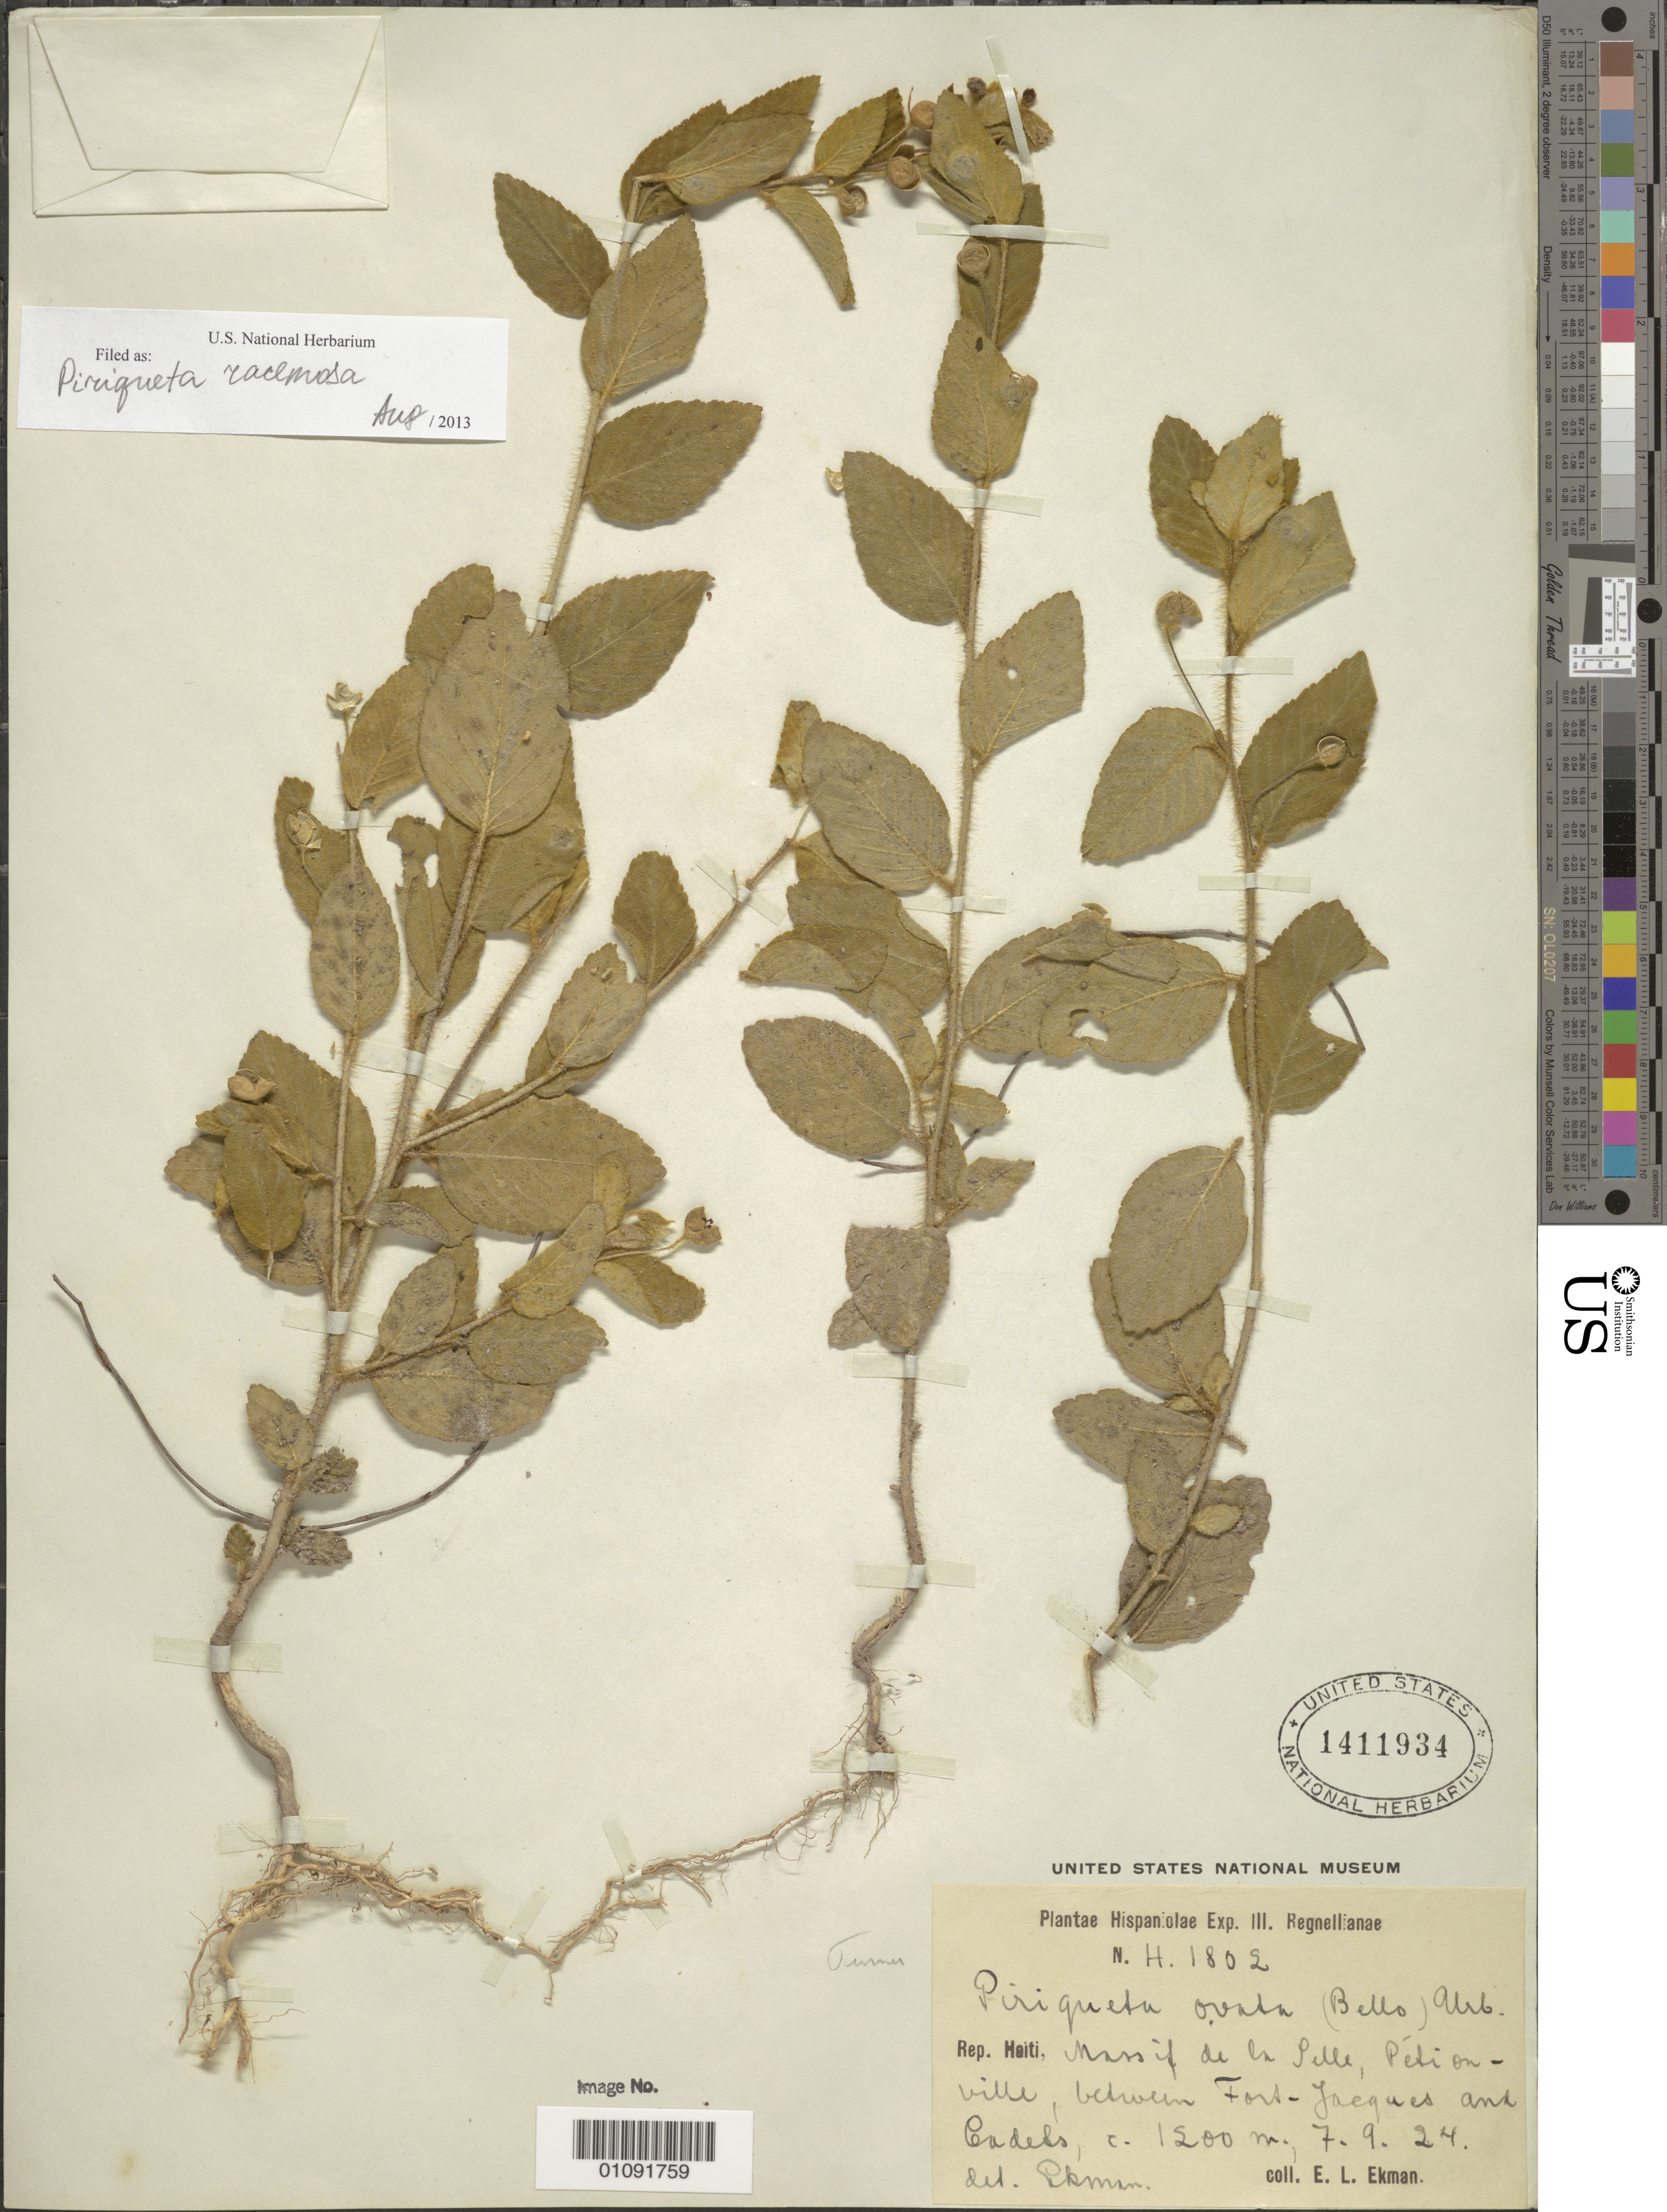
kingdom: Plantae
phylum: Tracheophyta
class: Magnoliopsida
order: Malpighiales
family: Turneraceae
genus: Piriqueta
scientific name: Piriqueta racemosa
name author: (Jacq.) Sweet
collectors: E. L. Ekman & G. M. Leonard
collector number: H 1802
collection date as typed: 07 Sep 1924 or 09 Jul 1924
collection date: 1924-07-09 or 1924-09-07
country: Haiti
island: Hispaniola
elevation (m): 1200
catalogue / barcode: US 1411934